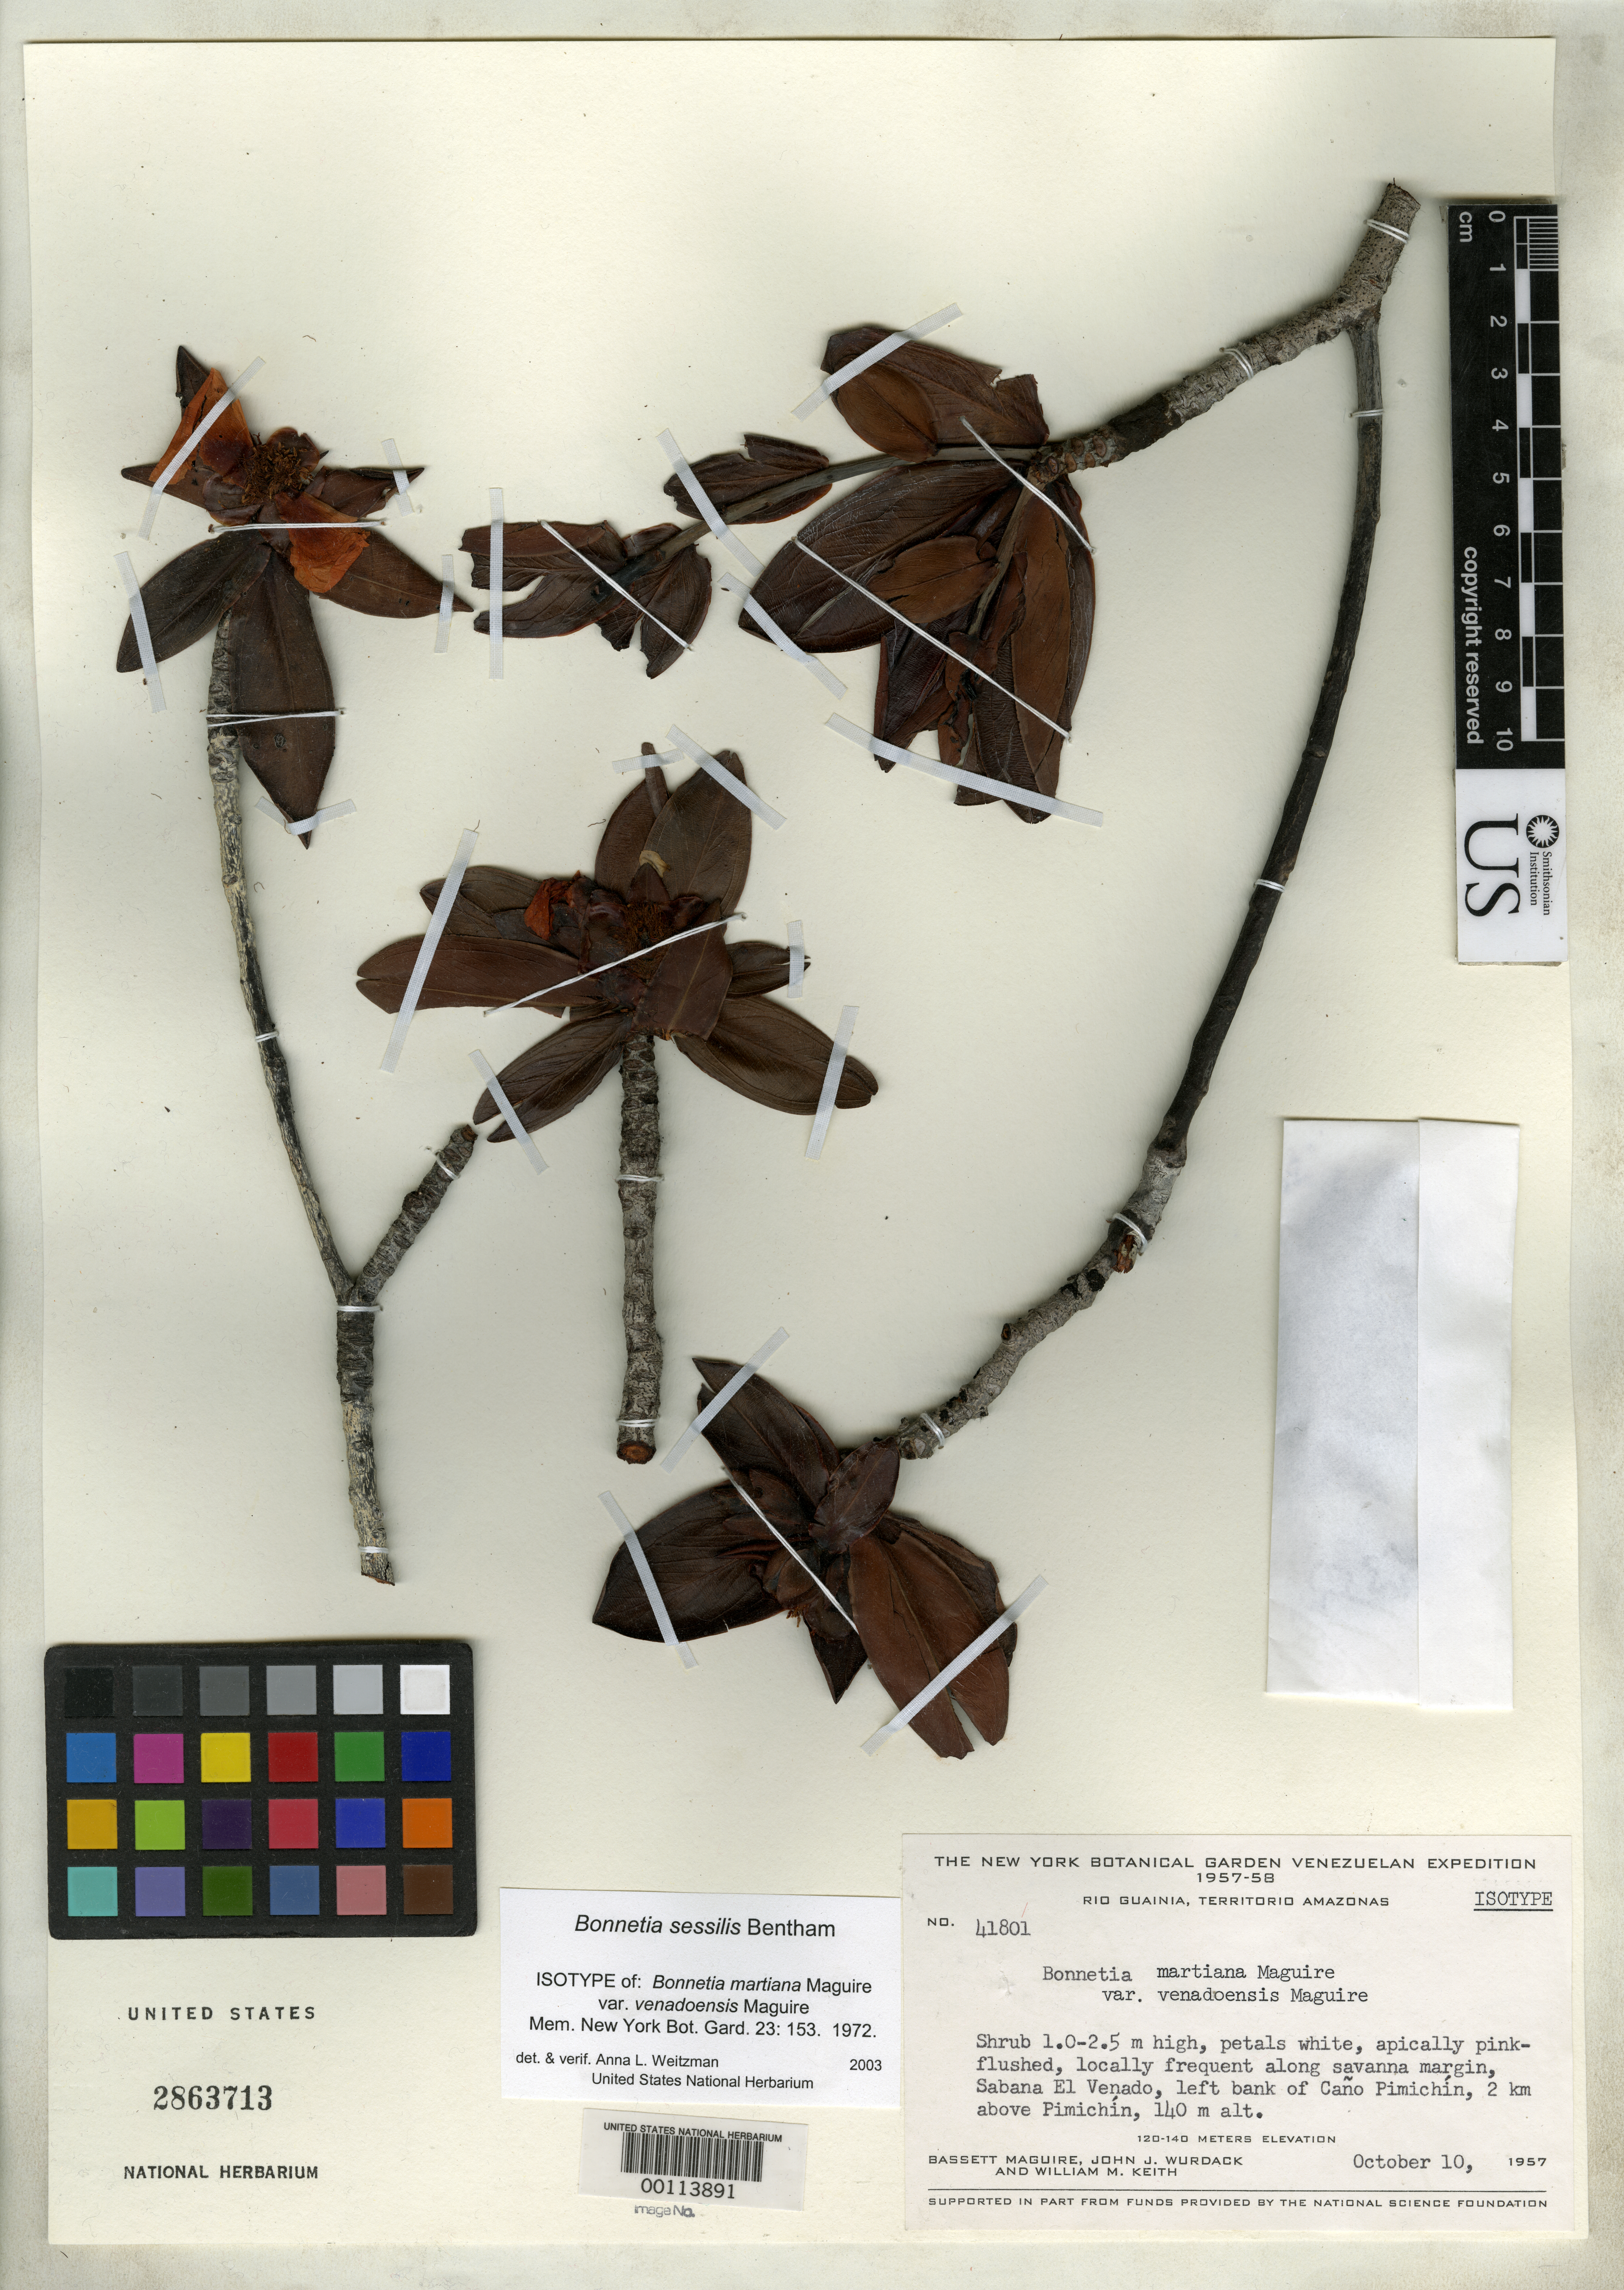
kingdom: Plantae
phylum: Tracheophyta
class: Magnoliopsida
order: Malpighiales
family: Bonnetiaceae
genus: Bonnetia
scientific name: Bonnetia martiana var. venadoensis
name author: Maguire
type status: Isotype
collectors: B. Maguire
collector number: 41801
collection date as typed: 10 Oct 1957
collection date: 1957-10-10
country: Venezuela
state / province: Amazonas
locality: Rio Guainia, Sabana Elvenado, left bank of Cano Pimichim, above Pimichim.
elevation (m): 140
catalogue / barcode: US 2863713